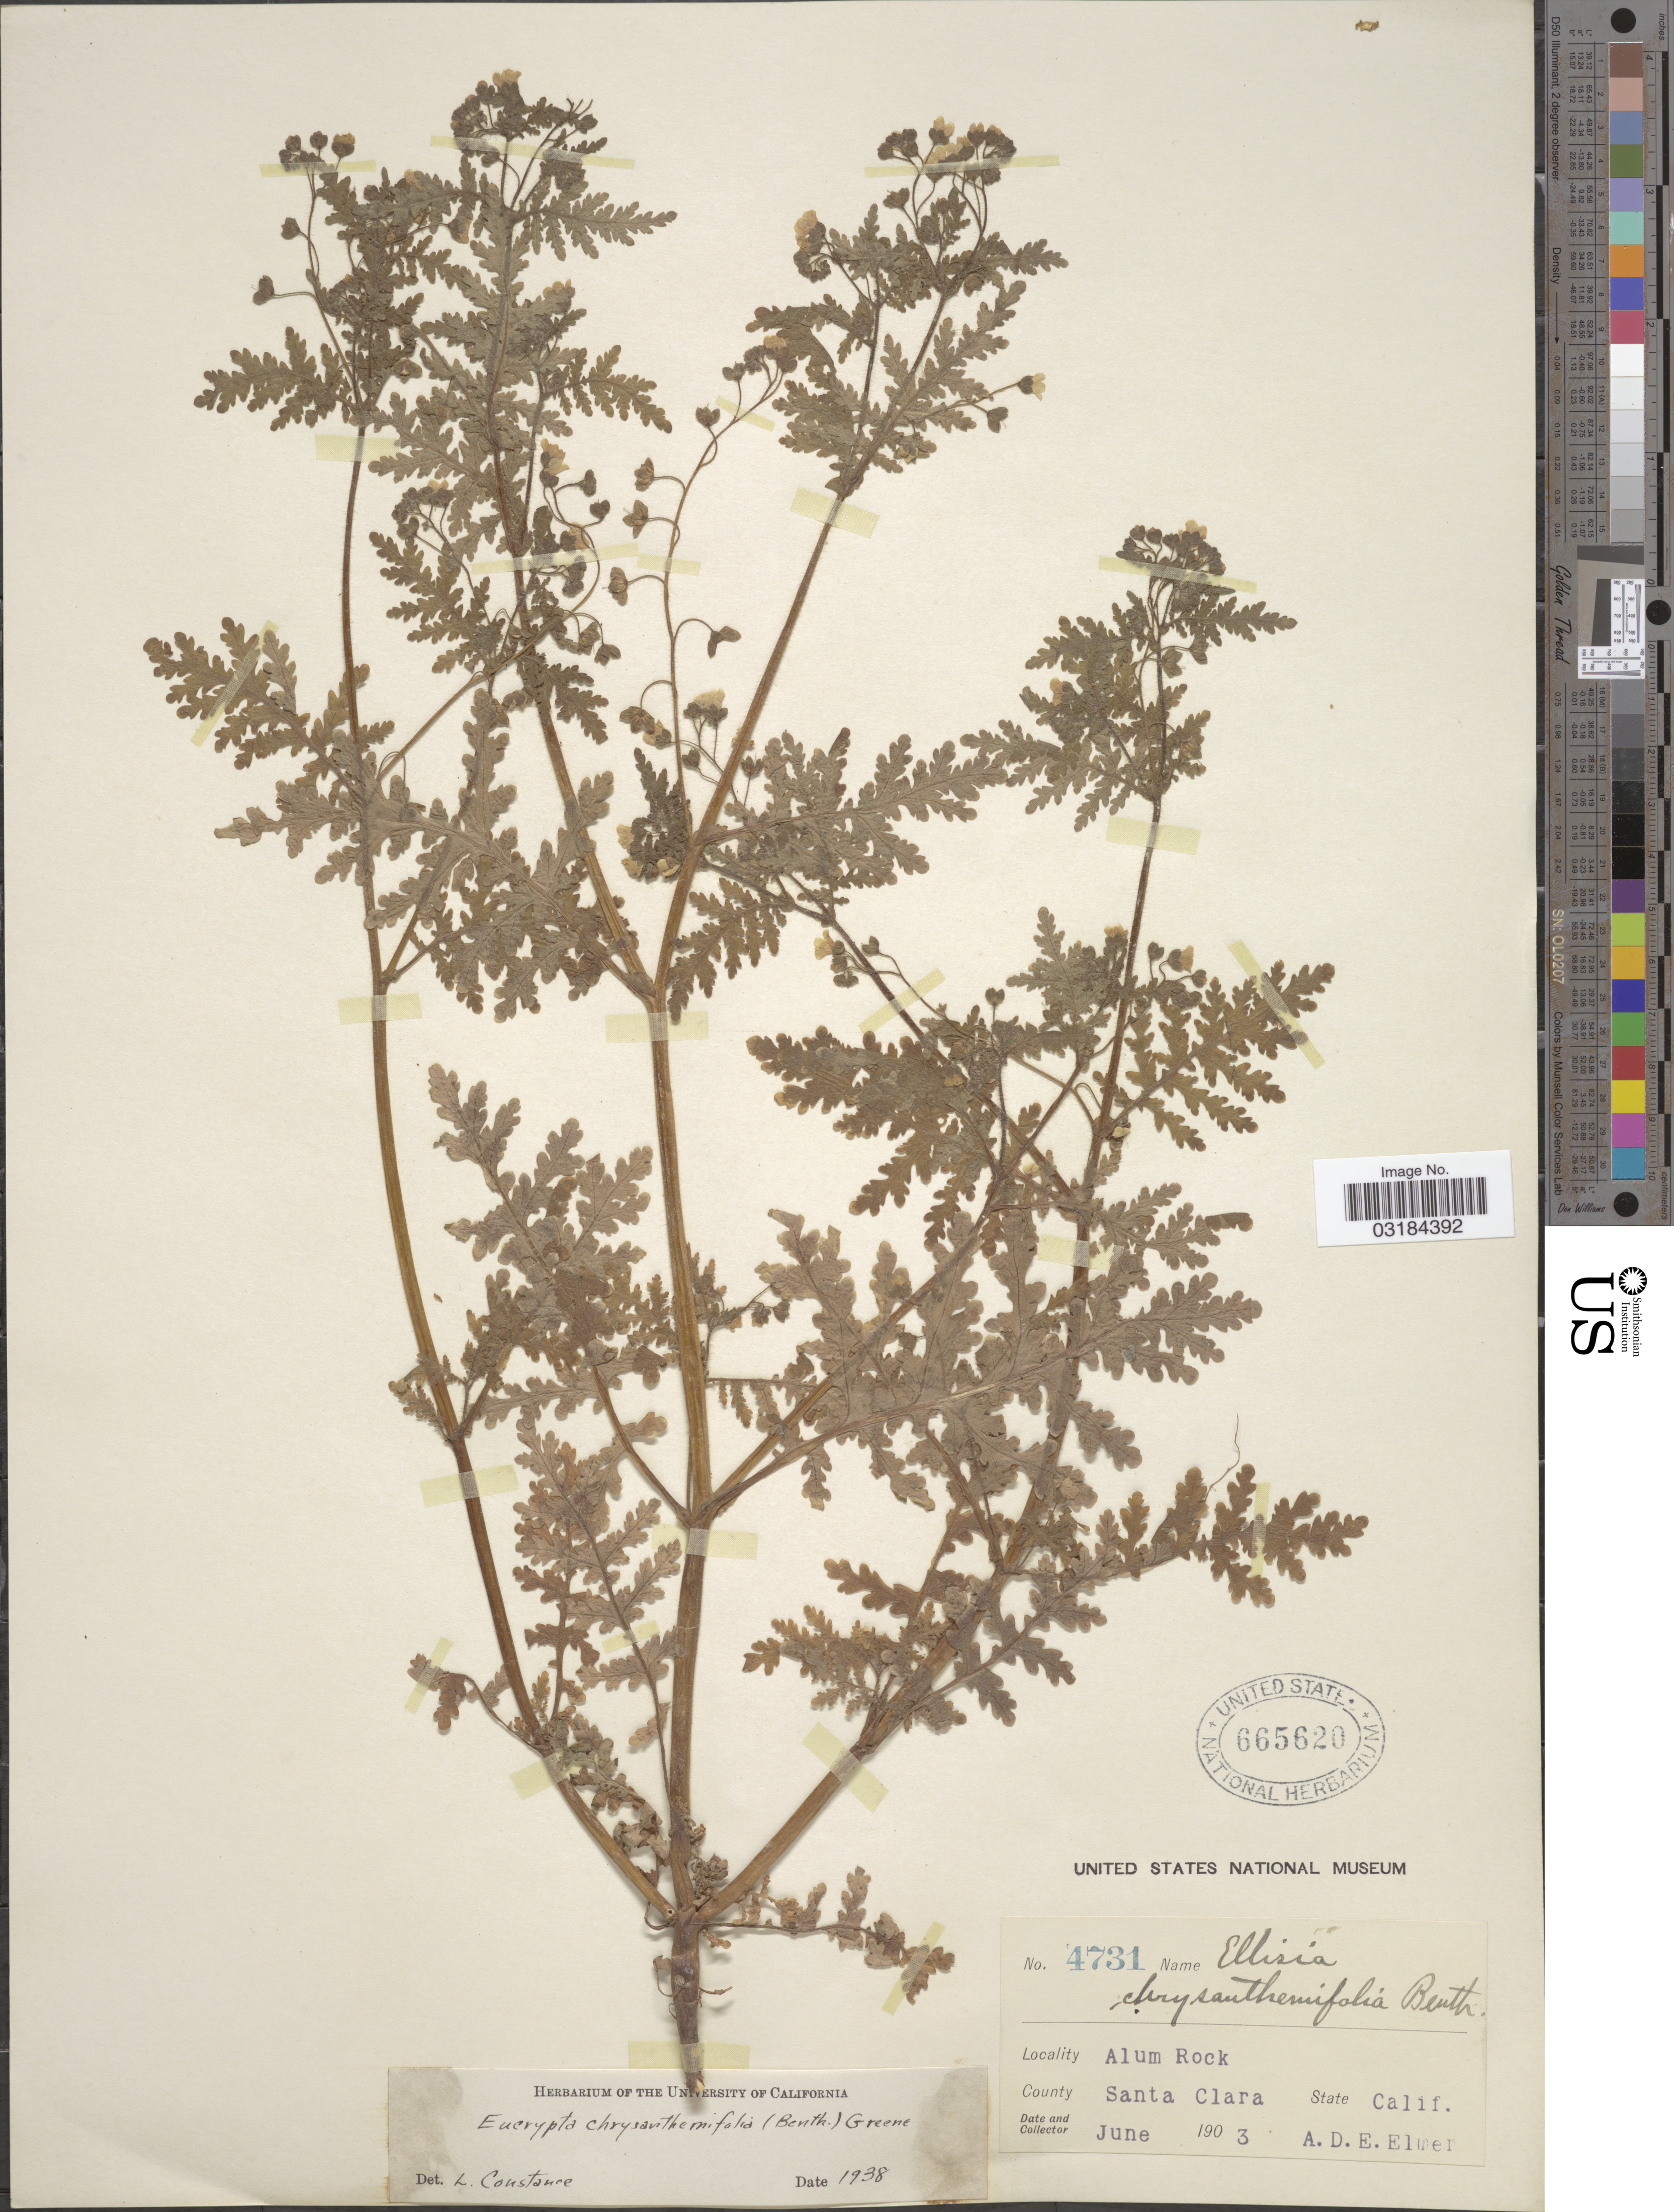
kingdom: Plantae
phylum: Tracheophyta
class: Magnoliopsida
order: Boraginales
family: Hydrophyllaceae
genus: Eucrypta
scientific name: Eucrypta chrysanthemifolia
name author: (Benth.) Greene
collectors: A. D. E. Elmer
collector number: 4731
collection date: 1903-06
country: United States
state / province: California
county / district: Santa Clara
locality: Alum Rock, County Santa Clara.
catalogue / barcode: US 665620